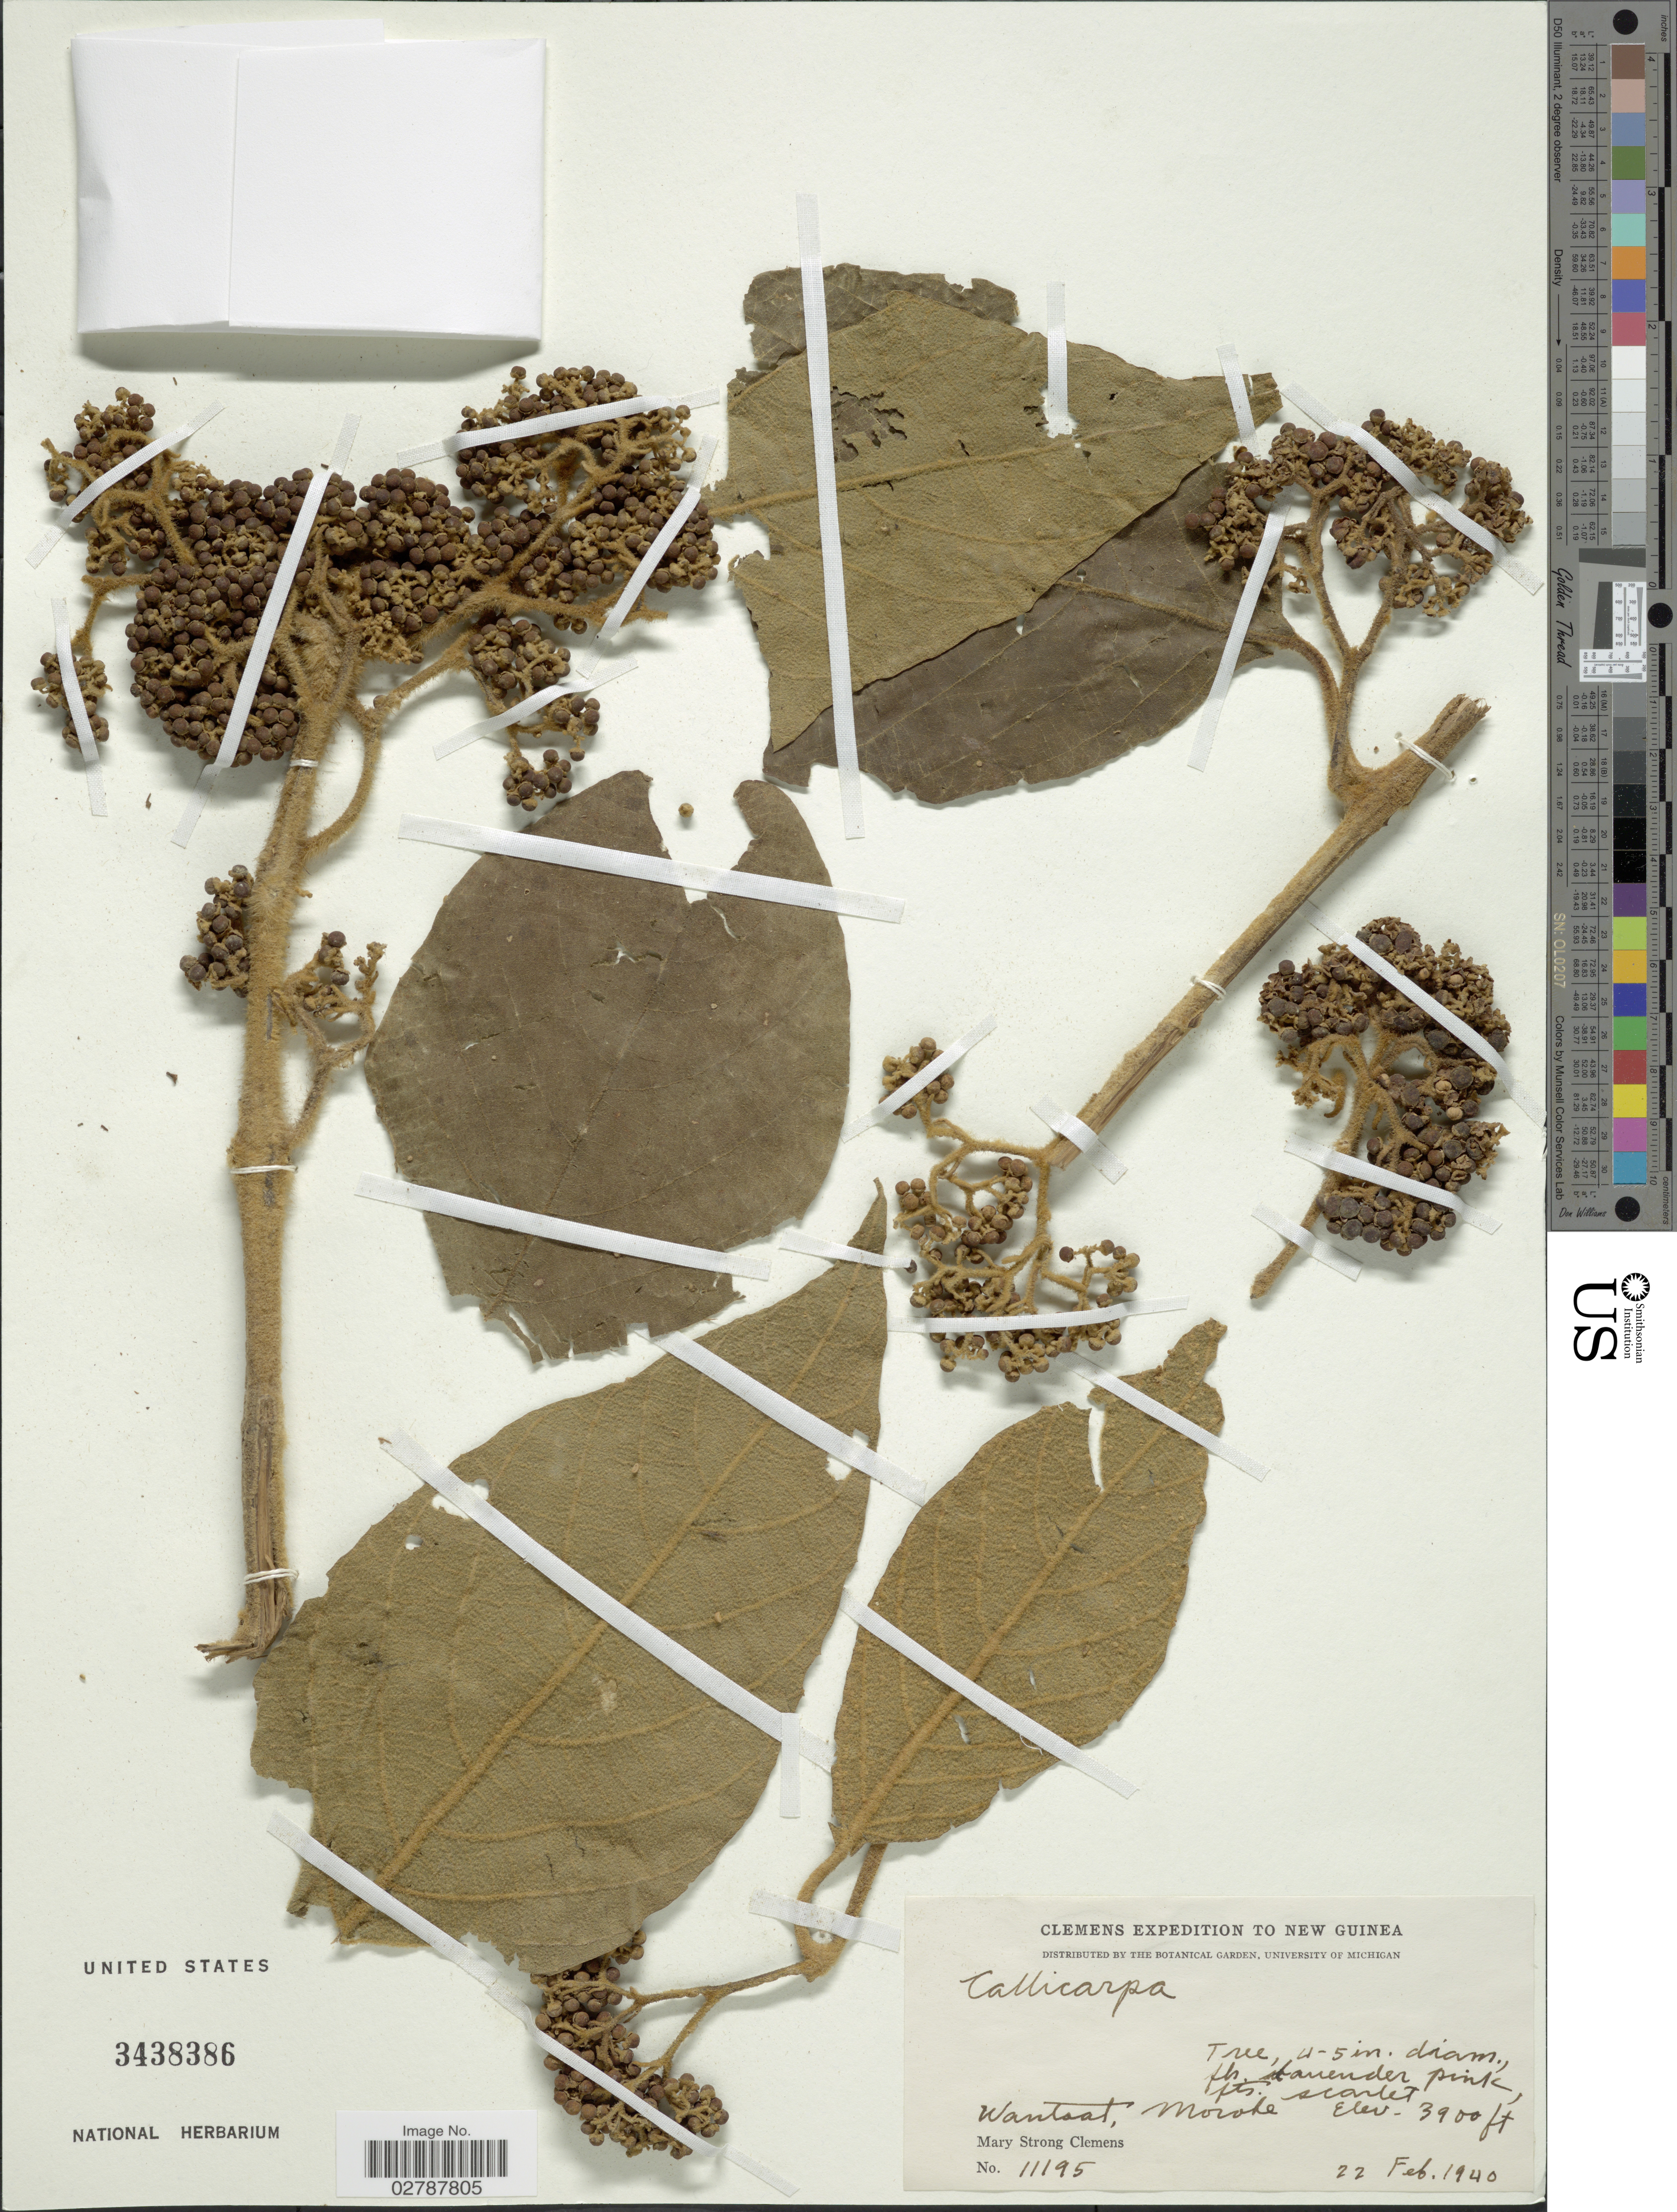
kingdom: Plantae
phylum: Tracheophyta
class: Magnoliopsida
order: Lamiales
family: Lamiaceae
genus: Callicarpa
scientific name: Callicarpa sp.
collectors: M. S. Clemens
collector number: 11195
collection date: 1940-02-22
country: Papua New Guinea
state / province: Morobe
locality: New Guinea. Wantsat [interpreted].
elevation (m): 1189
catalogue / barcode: US 3438386